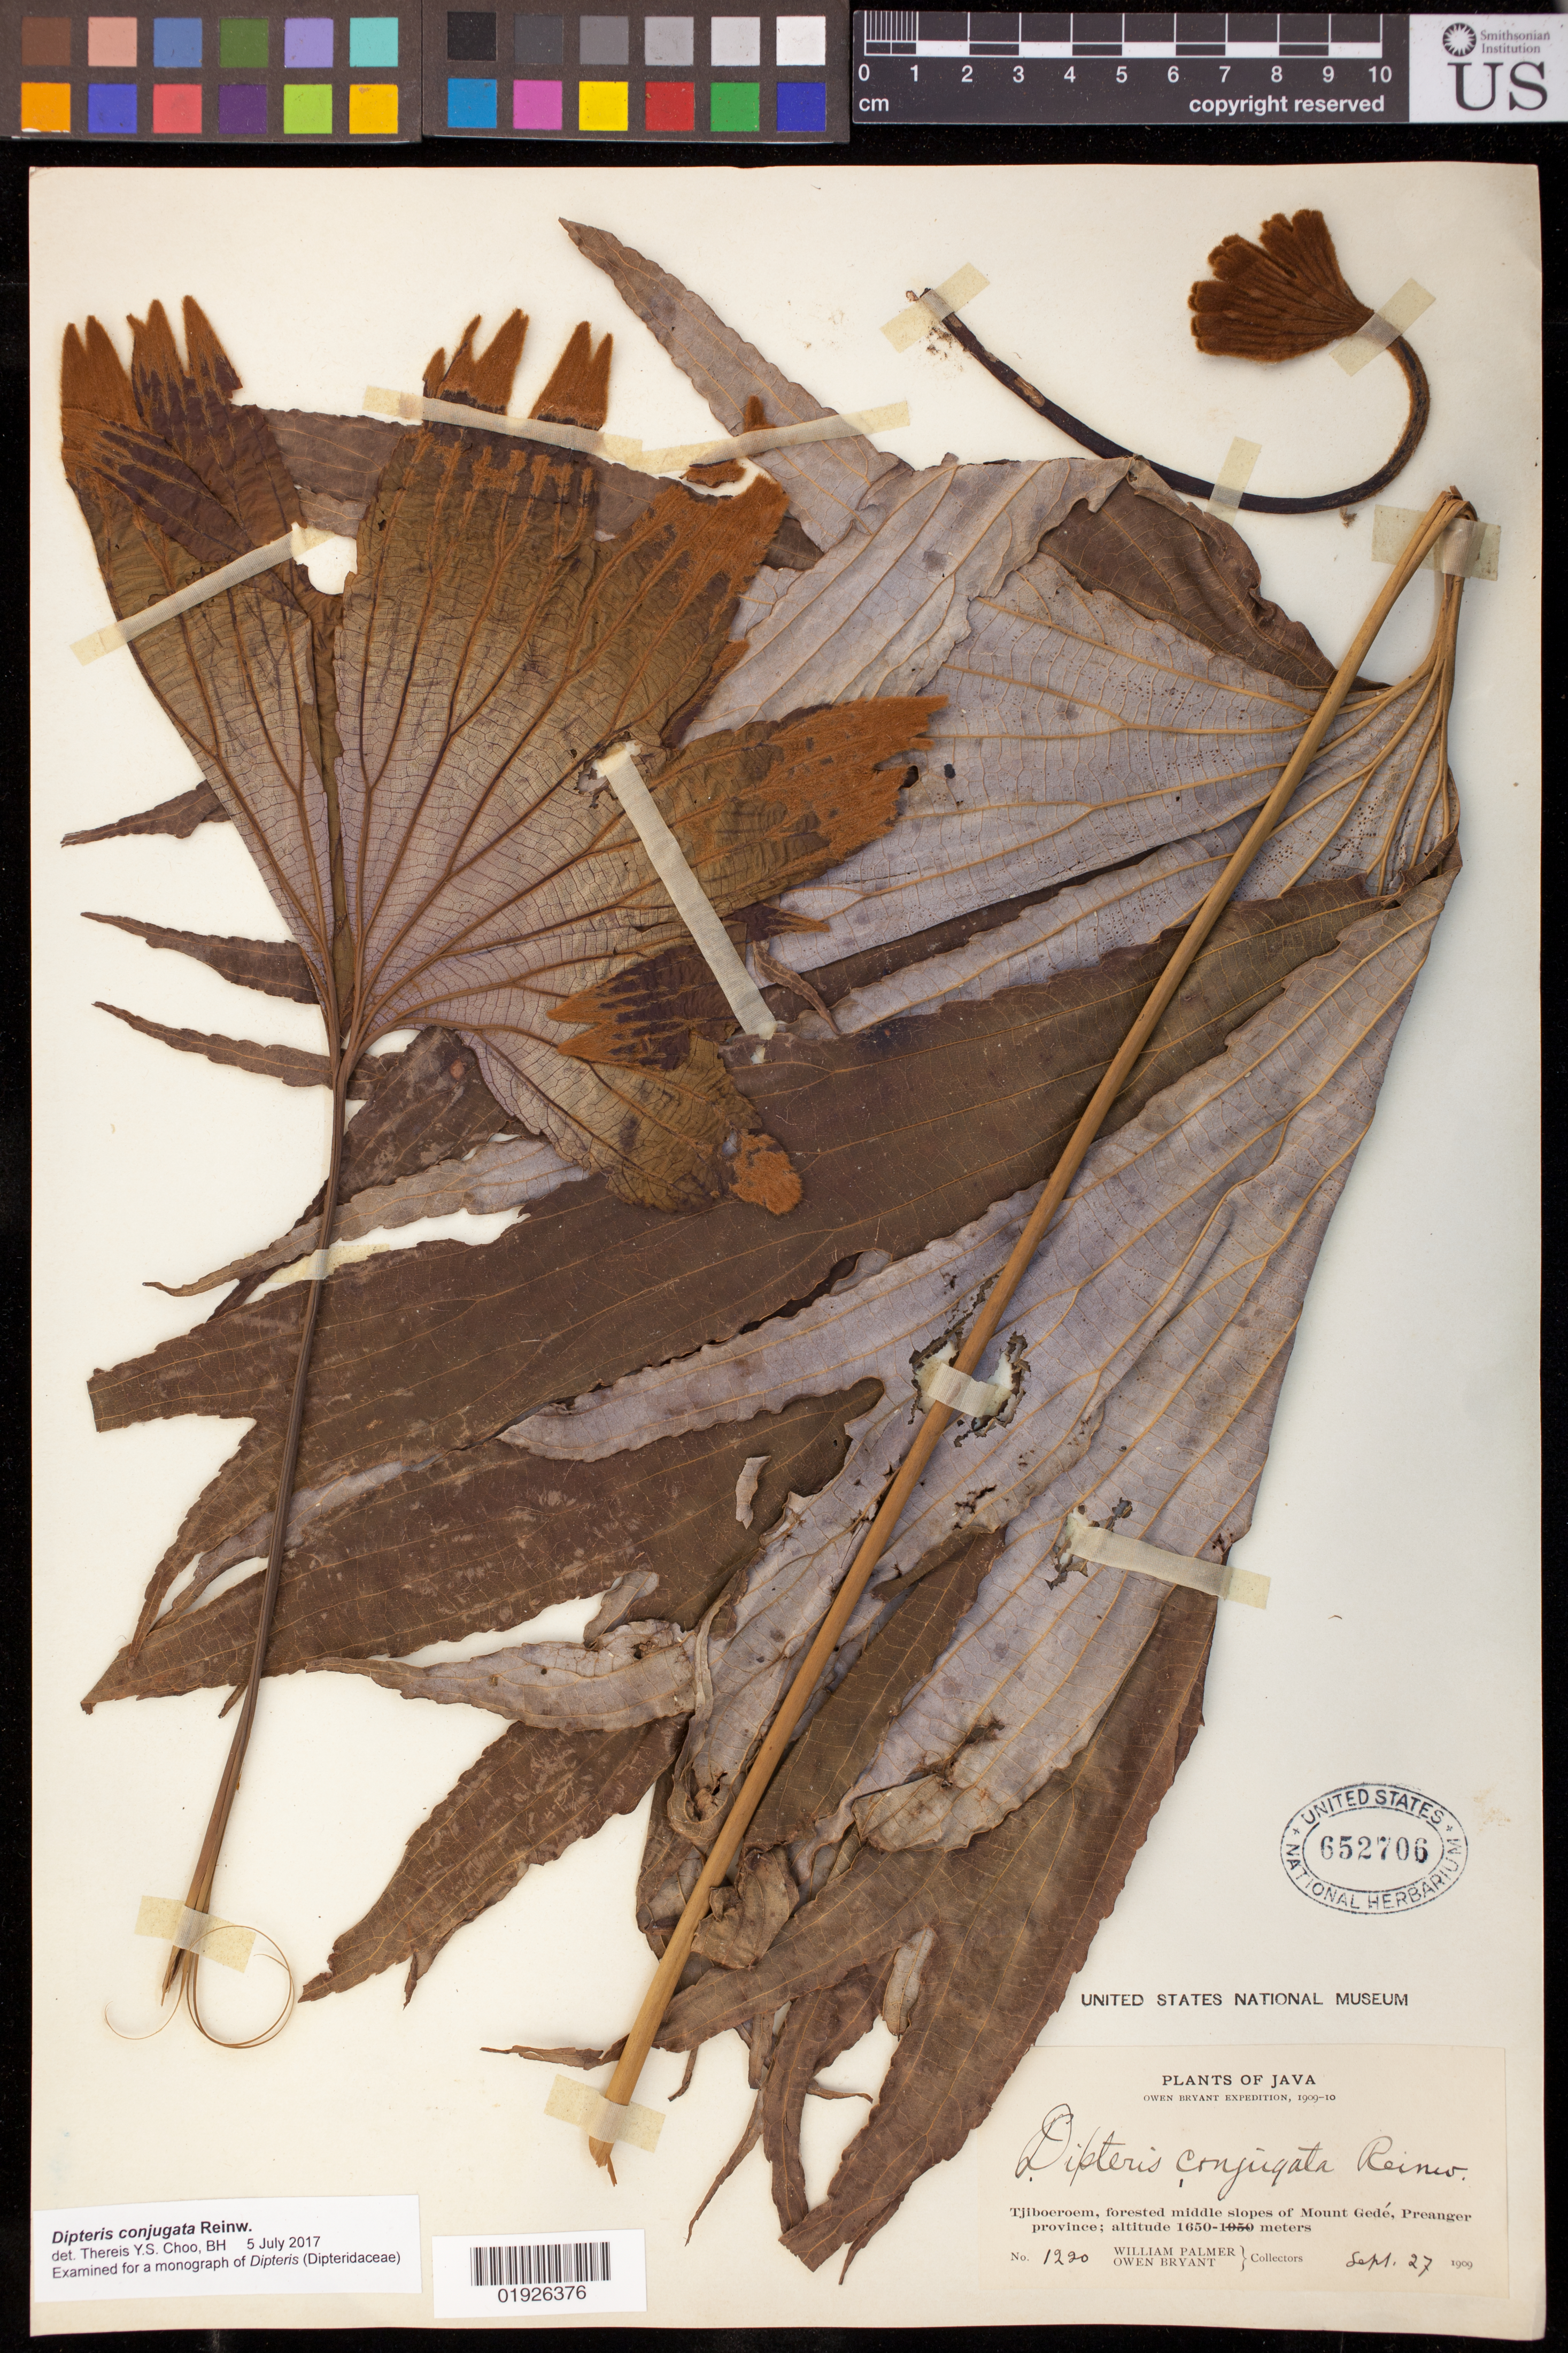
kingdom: Plantae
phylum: Tracheophyta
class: Polypodiopsida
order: Gleicheniales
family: Dipteridaceae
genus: Dipteris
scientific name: Dipteris conjugata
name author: Reinw.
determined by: Choo, Thereis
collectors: W. Palmer & O. Bryant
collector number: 1220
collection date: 1909-09-27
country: Indonesia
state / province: Java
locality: Java, Tjiboeroem, forested middle slopes of Mount Gedé, Preanger province.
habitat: Forested middle slopes.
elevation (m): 1650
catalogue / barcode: US 652706